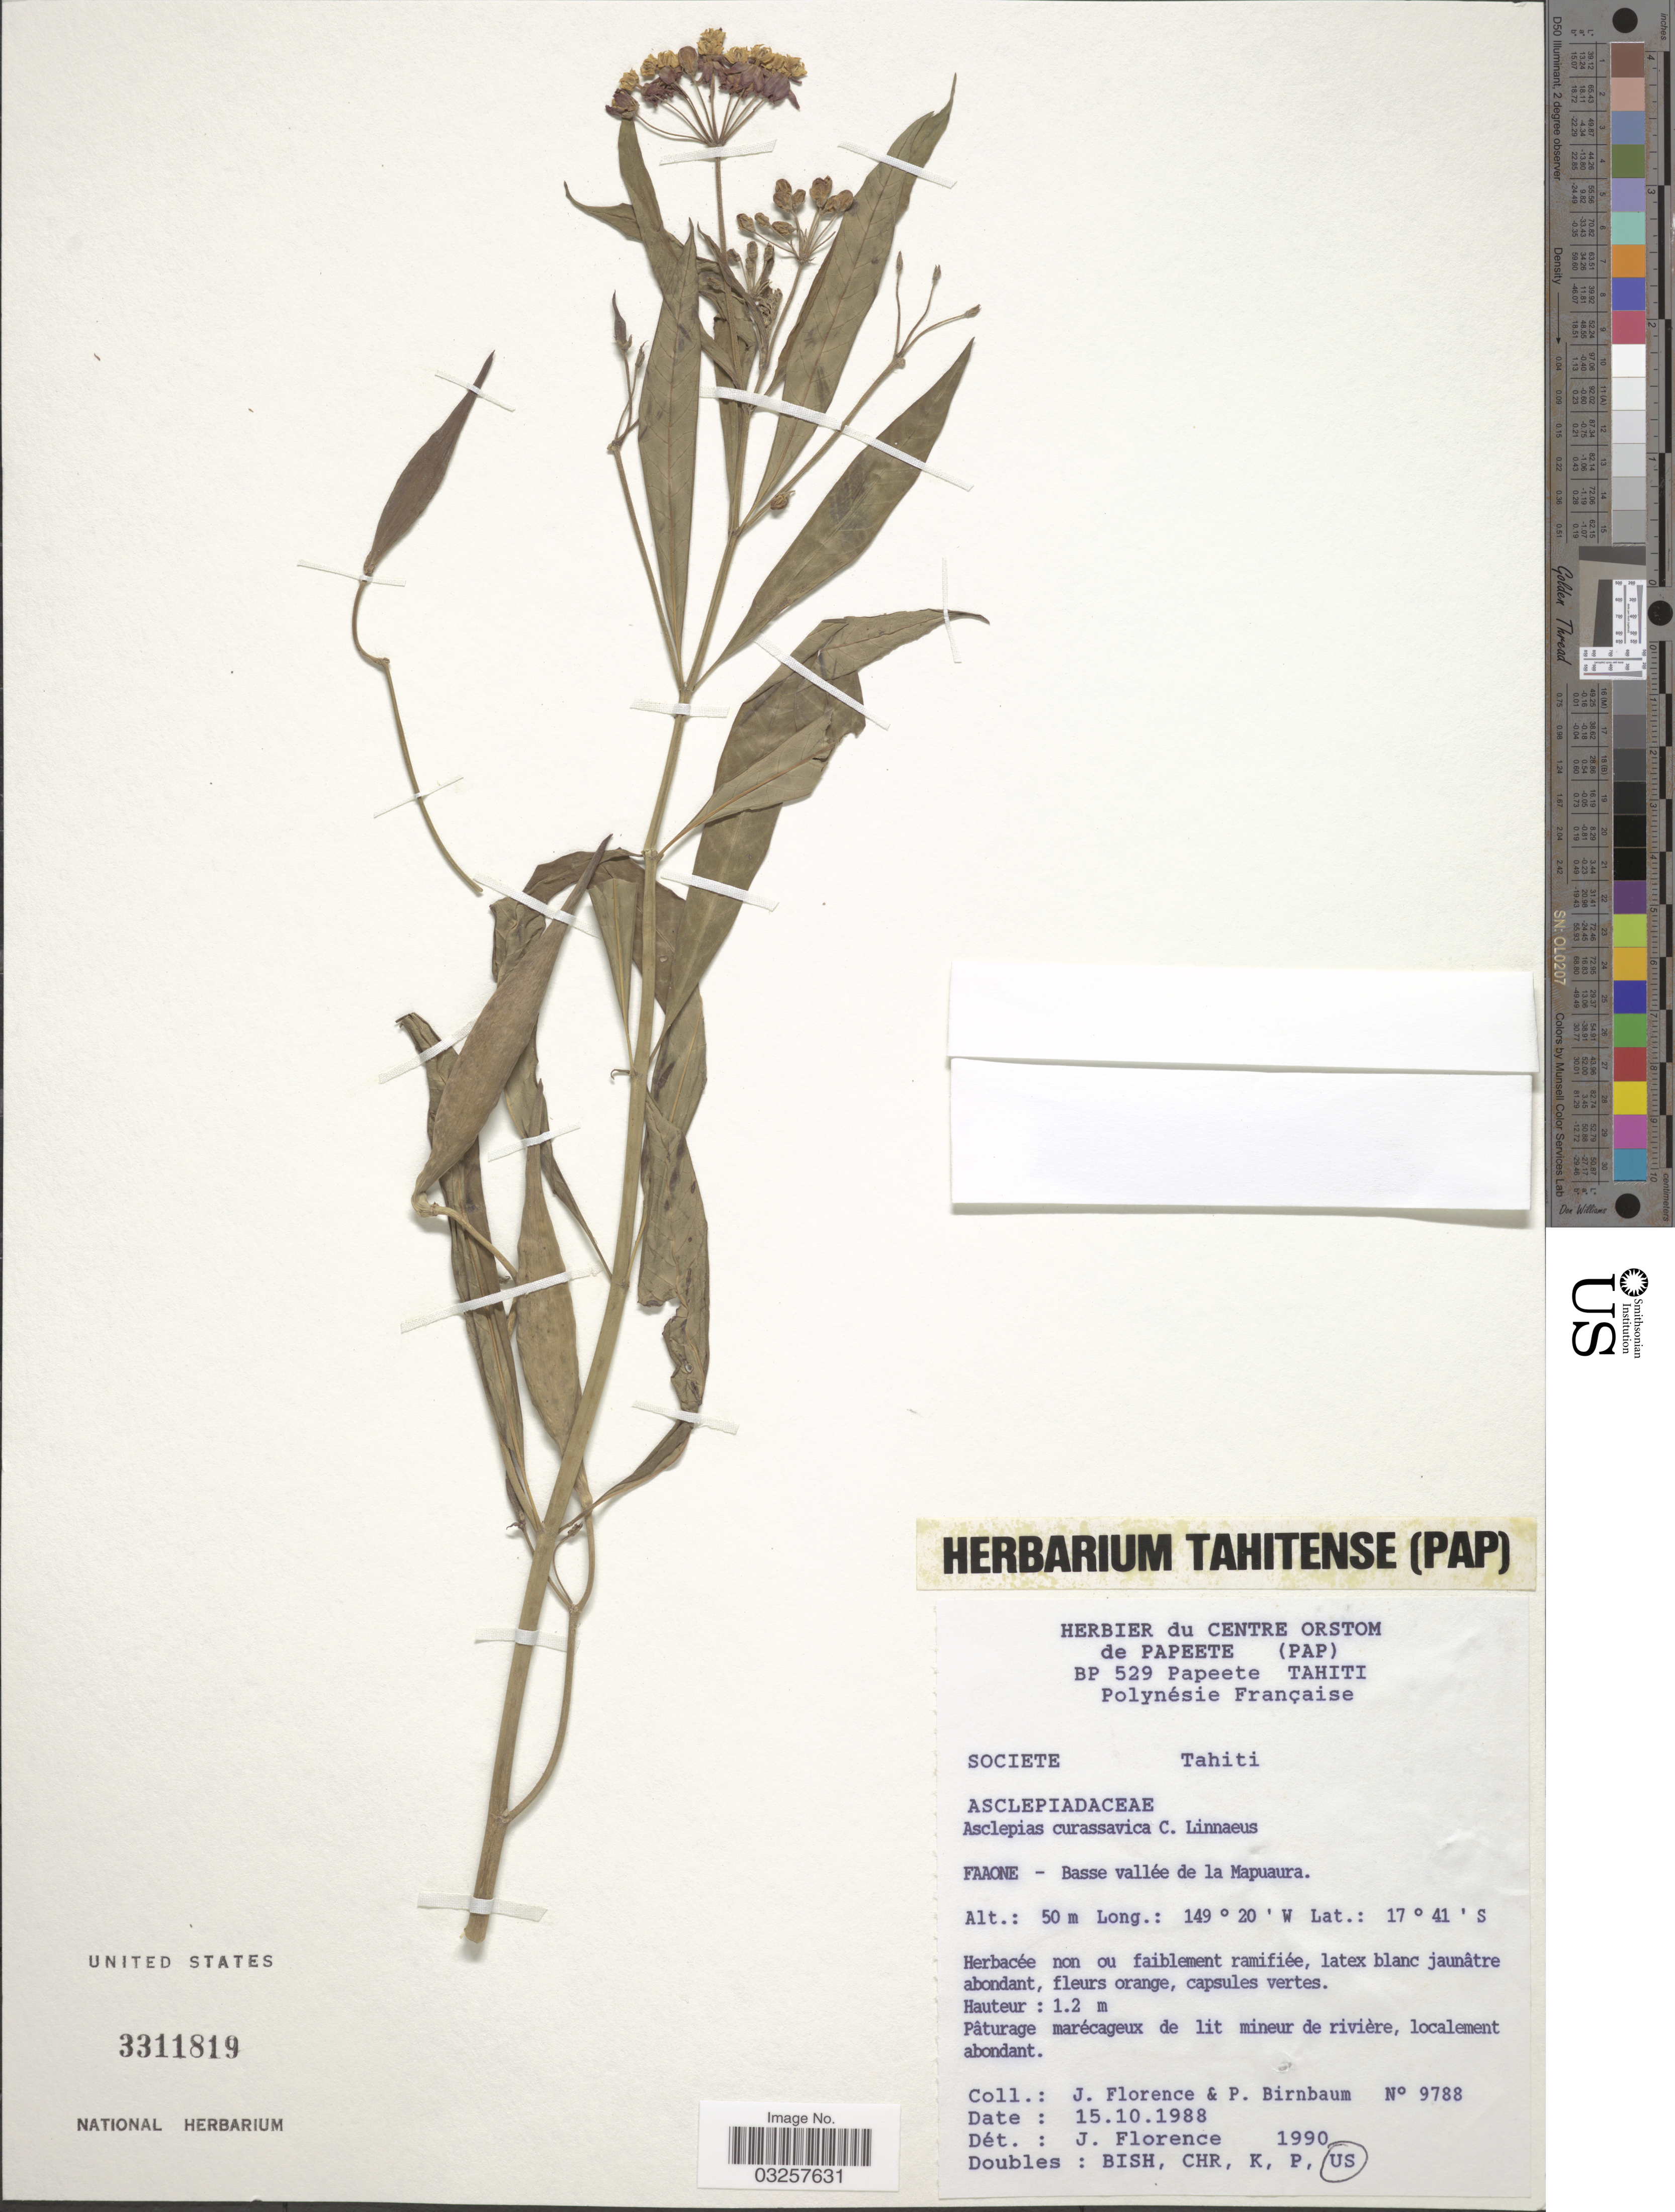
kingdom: Plantae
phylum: Tracheophyta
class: Magnoliopsida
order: Gentianales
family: Apocynaceae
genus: Asclepias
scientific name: Asclepias curassavica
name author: L.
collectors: J. Florence & P. Birnbaum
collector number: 9788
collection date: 1988-10-15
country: French Polynesia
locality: Faaone - Basse vallée de la Mapuaura.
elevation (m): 50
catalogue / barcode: US 3311819